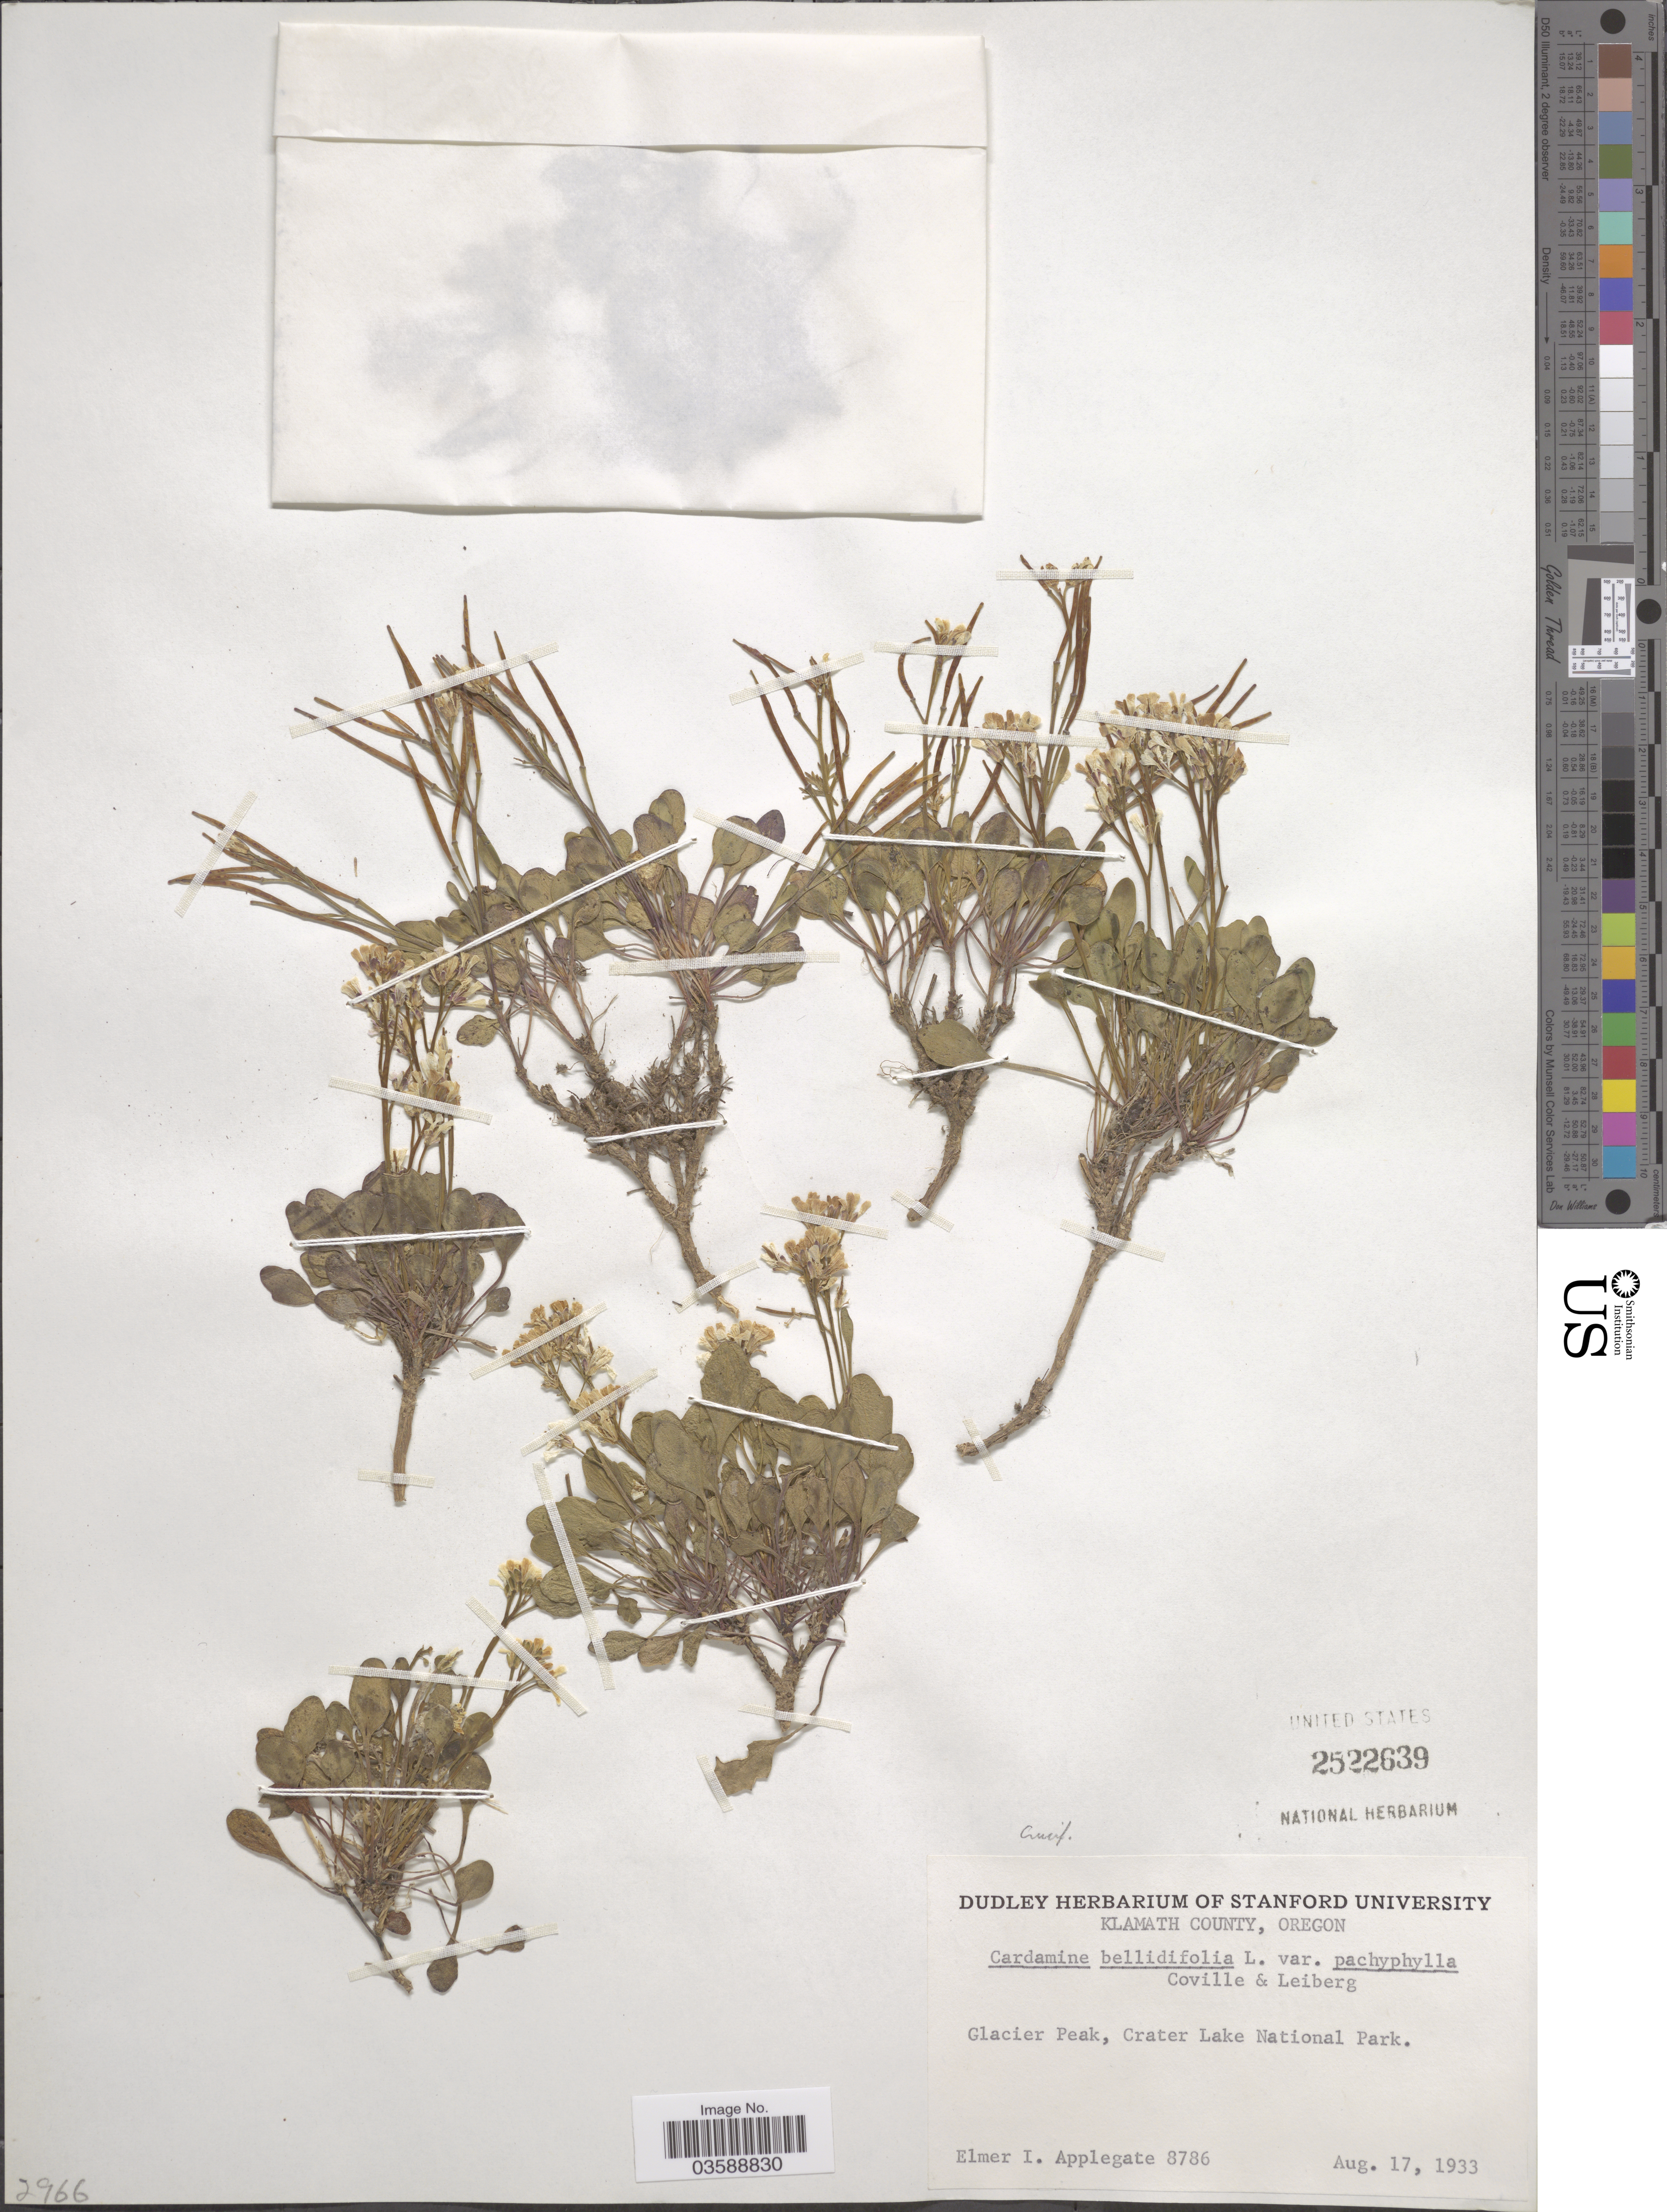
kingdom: Plantae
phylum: Tracheophyta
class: Magnoliopsida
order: Brassicales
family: Brassicaceae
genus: Cardamine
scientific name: Cardamine bellidifolia var. pachyphylla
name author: Coville & Leiberg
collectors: E. I. Applegate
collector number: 8786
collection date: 1933-08-17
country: United States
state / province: Oregon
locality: Klamath County. Glacier Peak, Crater Lake National Park.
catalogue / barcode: US 2522639